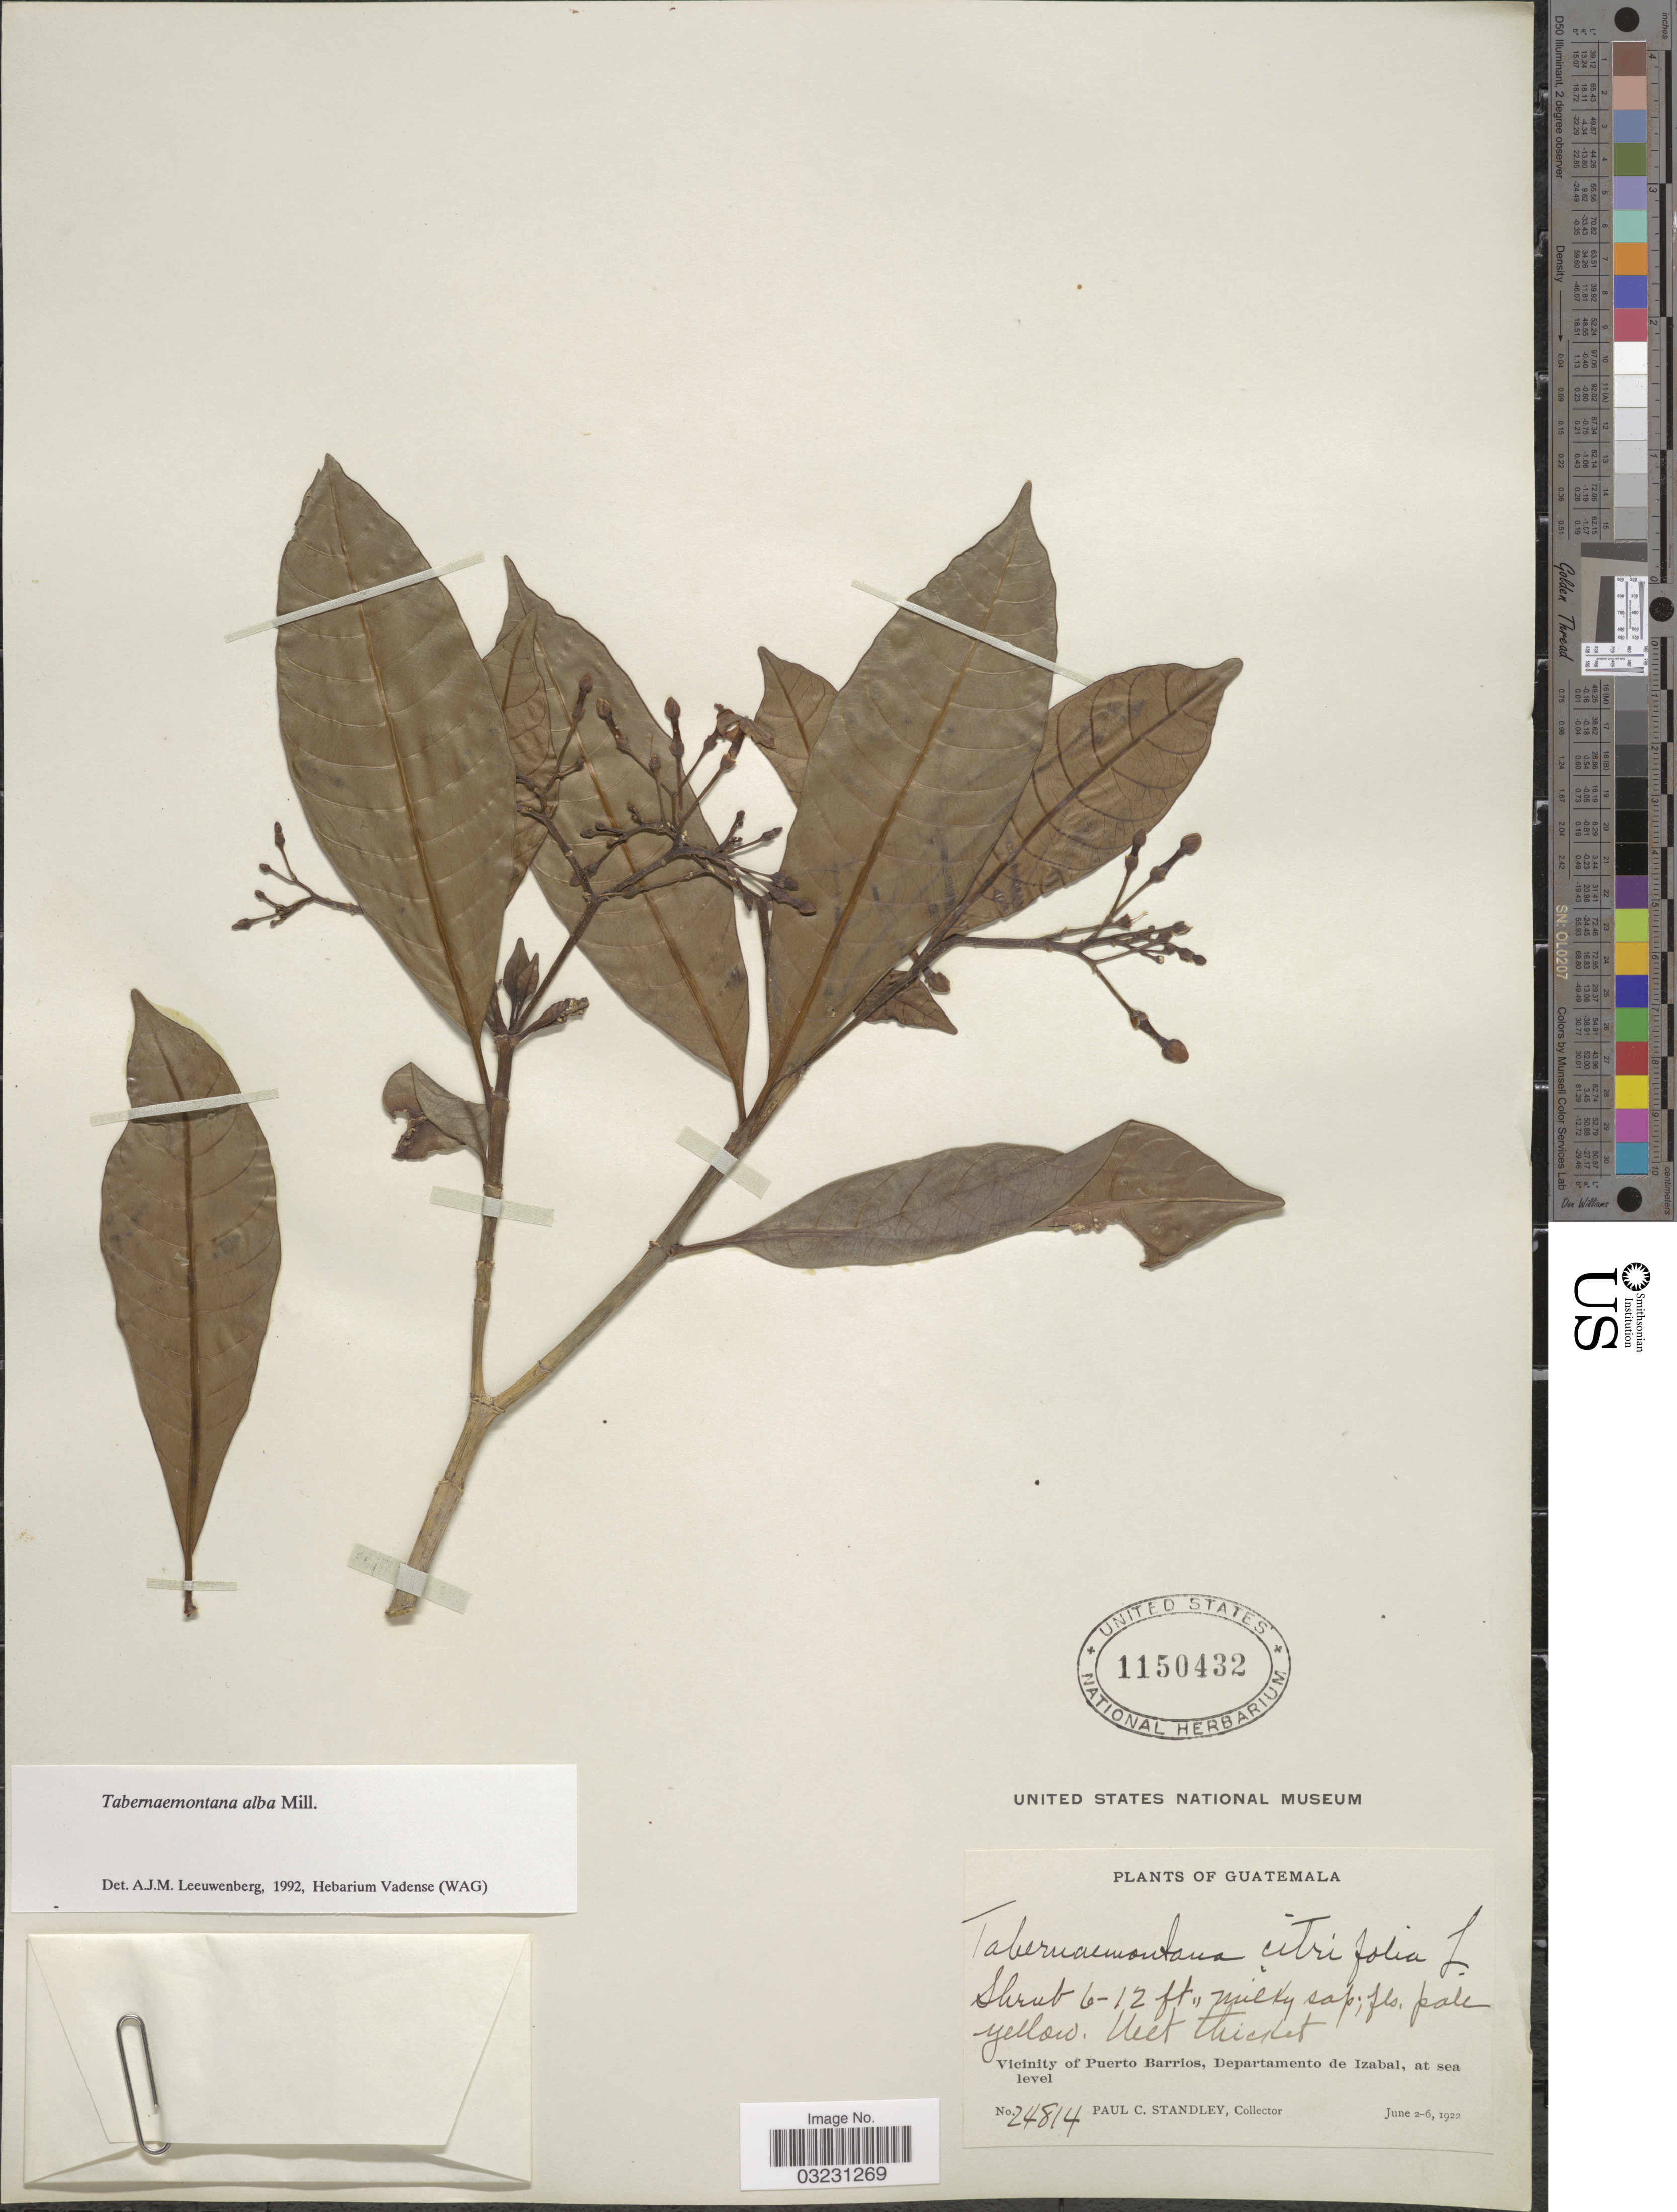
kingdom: Plantae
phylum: Tracheophyta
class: Magnoliopsida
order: Gentianales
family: Apocynaceae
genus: Tabernaemontana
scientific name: Tabernaemontana alba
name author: Mill.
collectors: P. C. Standley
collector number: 24814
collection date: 1922-06-02/1922-06-06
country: Guatemala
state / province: Izabal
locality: Vicinity of Puerto Barrios, Departamento de Izabal.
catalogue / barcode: US 1150432